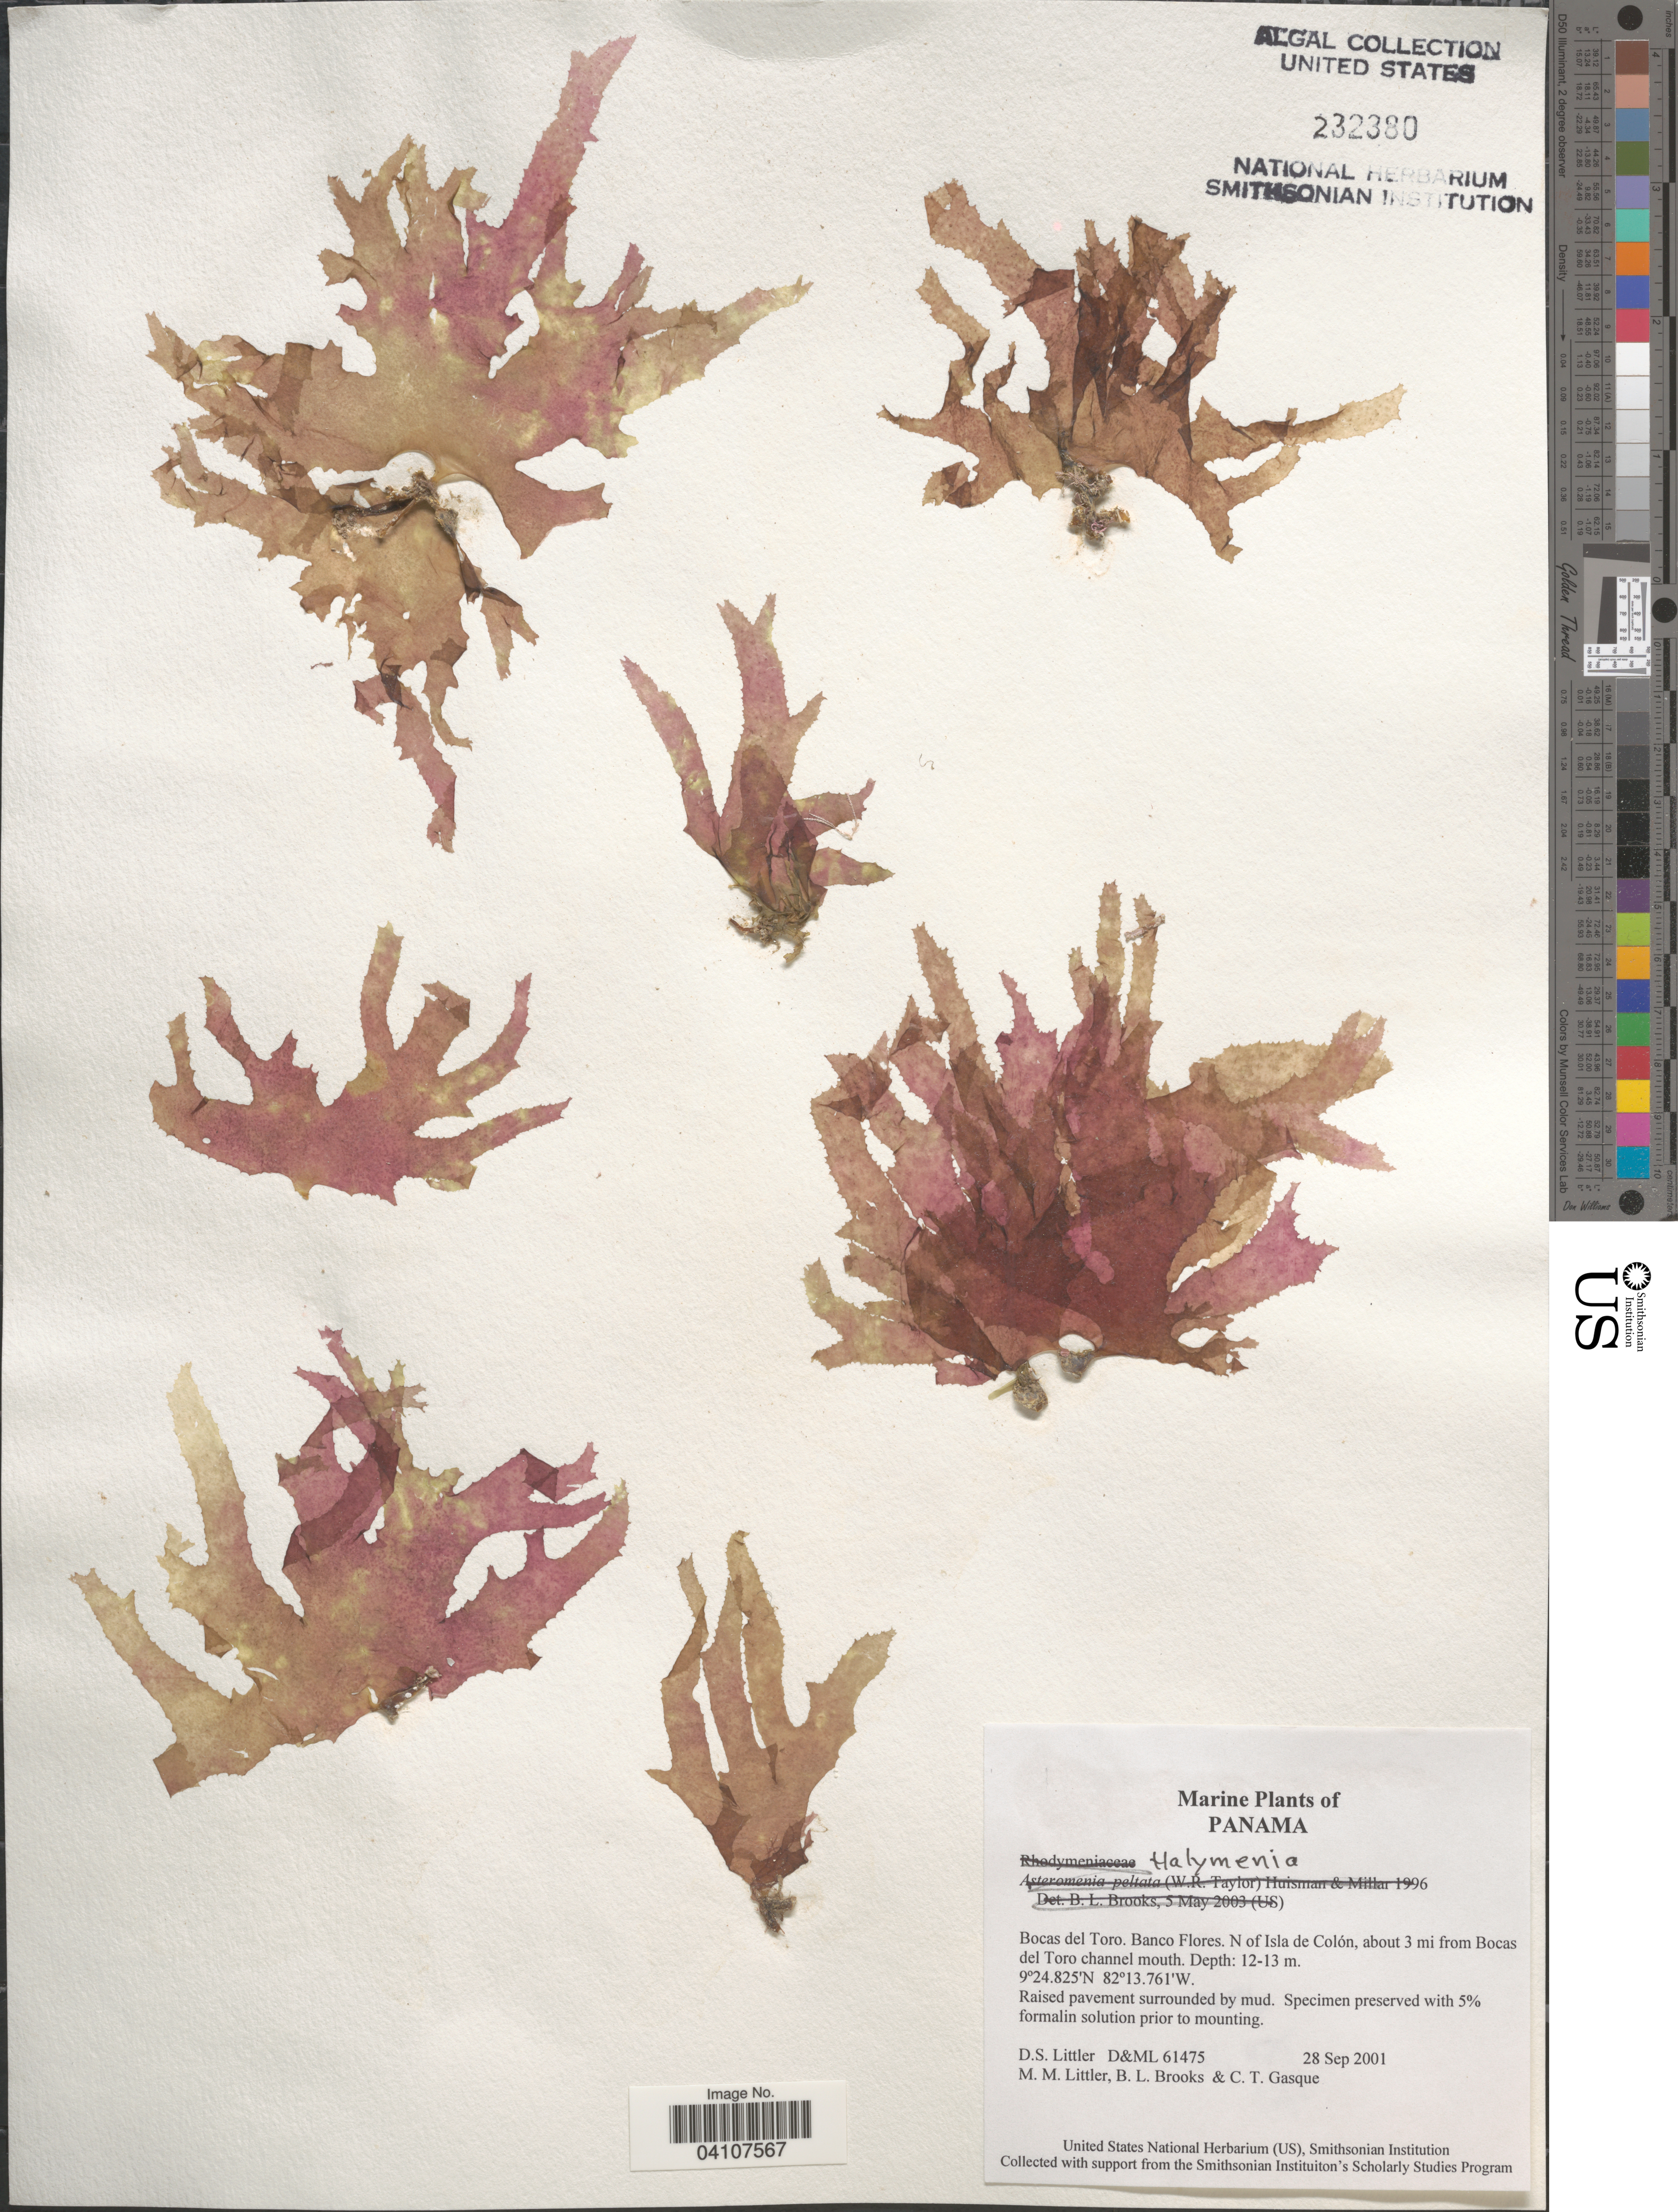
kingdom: Plantae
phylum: Rhodophyta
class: Florideophyceae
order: Halymeniales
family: Halymeniaceae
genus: Halymenia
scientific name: Halymenia sp.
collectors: D. S. Littler, B. Brooks & C. Gasque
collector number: D&ML61475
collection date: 2001-09-28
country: Panama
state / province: Bocas del Toro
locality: Banco Flores. N of Isla de Colón, about 3 mi from Bocas del Toro channel mouth.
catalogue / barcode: US 232380